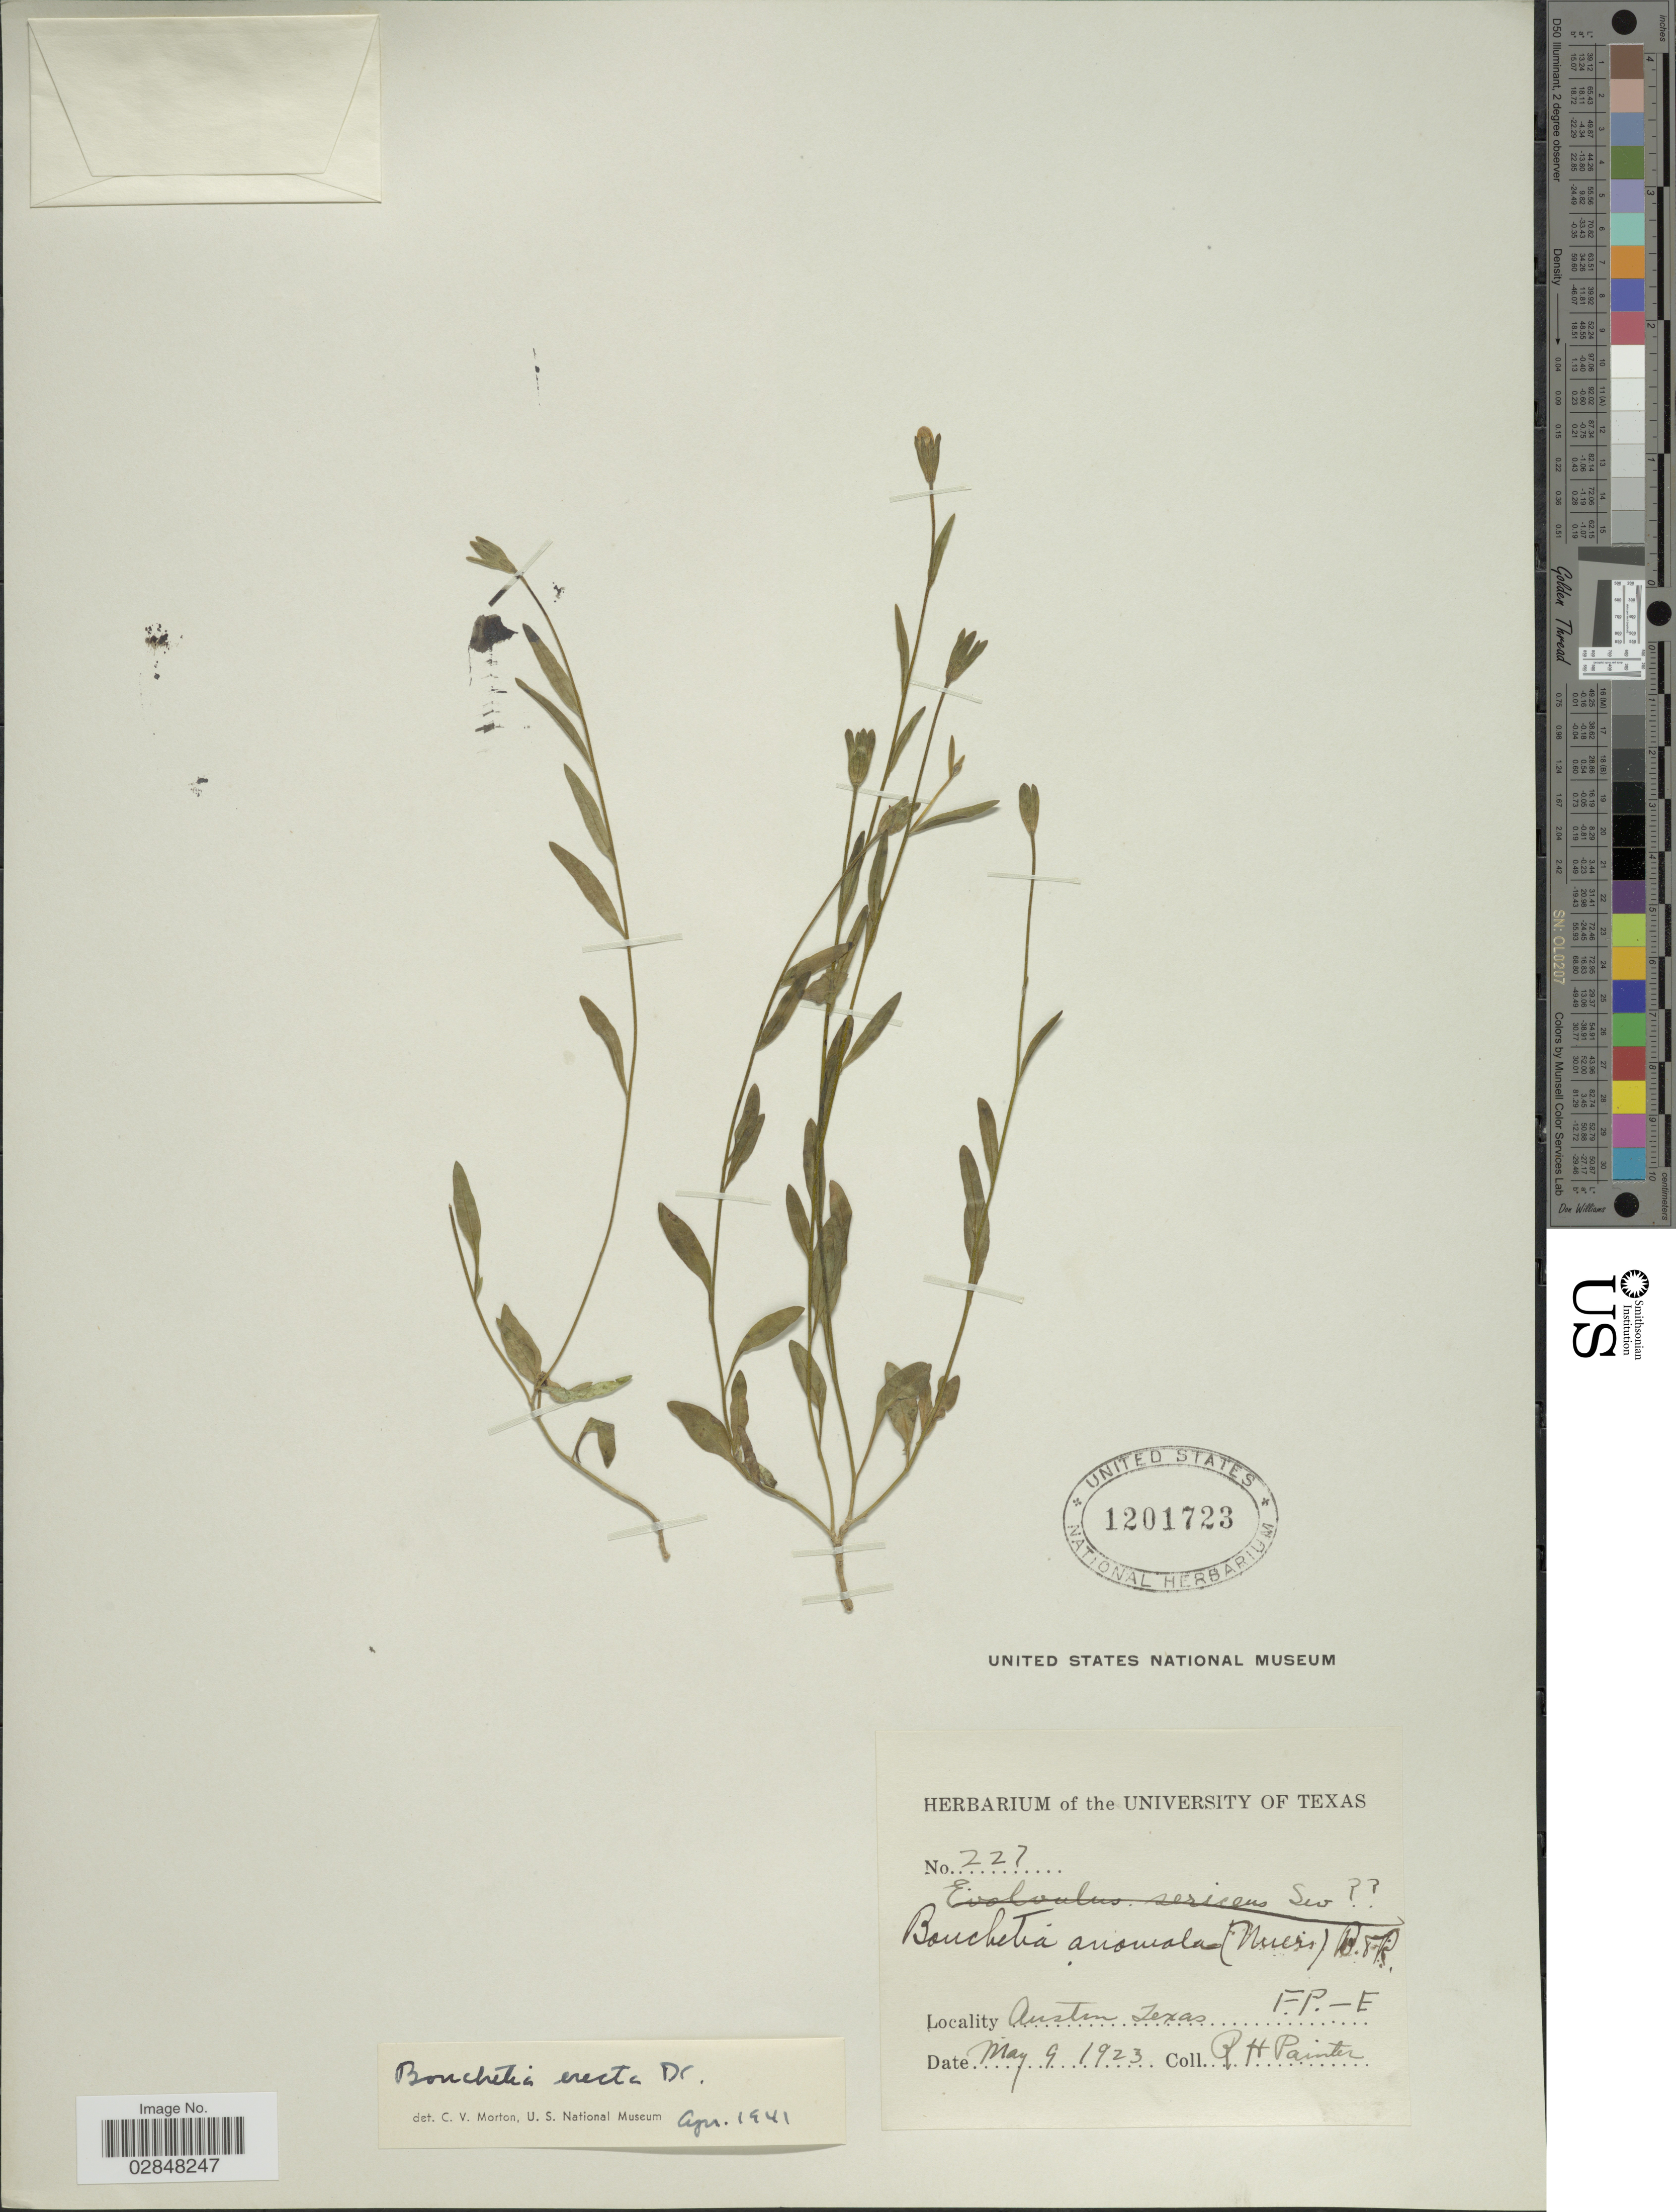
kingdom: Plantae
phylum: Tracheophyta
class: Magnoliopsida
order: Solanales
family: Solanaceae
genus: Bouchetia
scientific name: Bouchetia erecta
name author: DC.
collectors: Painter, R. H.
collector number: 227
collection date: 1923-05-09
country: United States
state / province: Texas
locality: Austin. F.P.-E.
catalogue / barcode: US 1201723